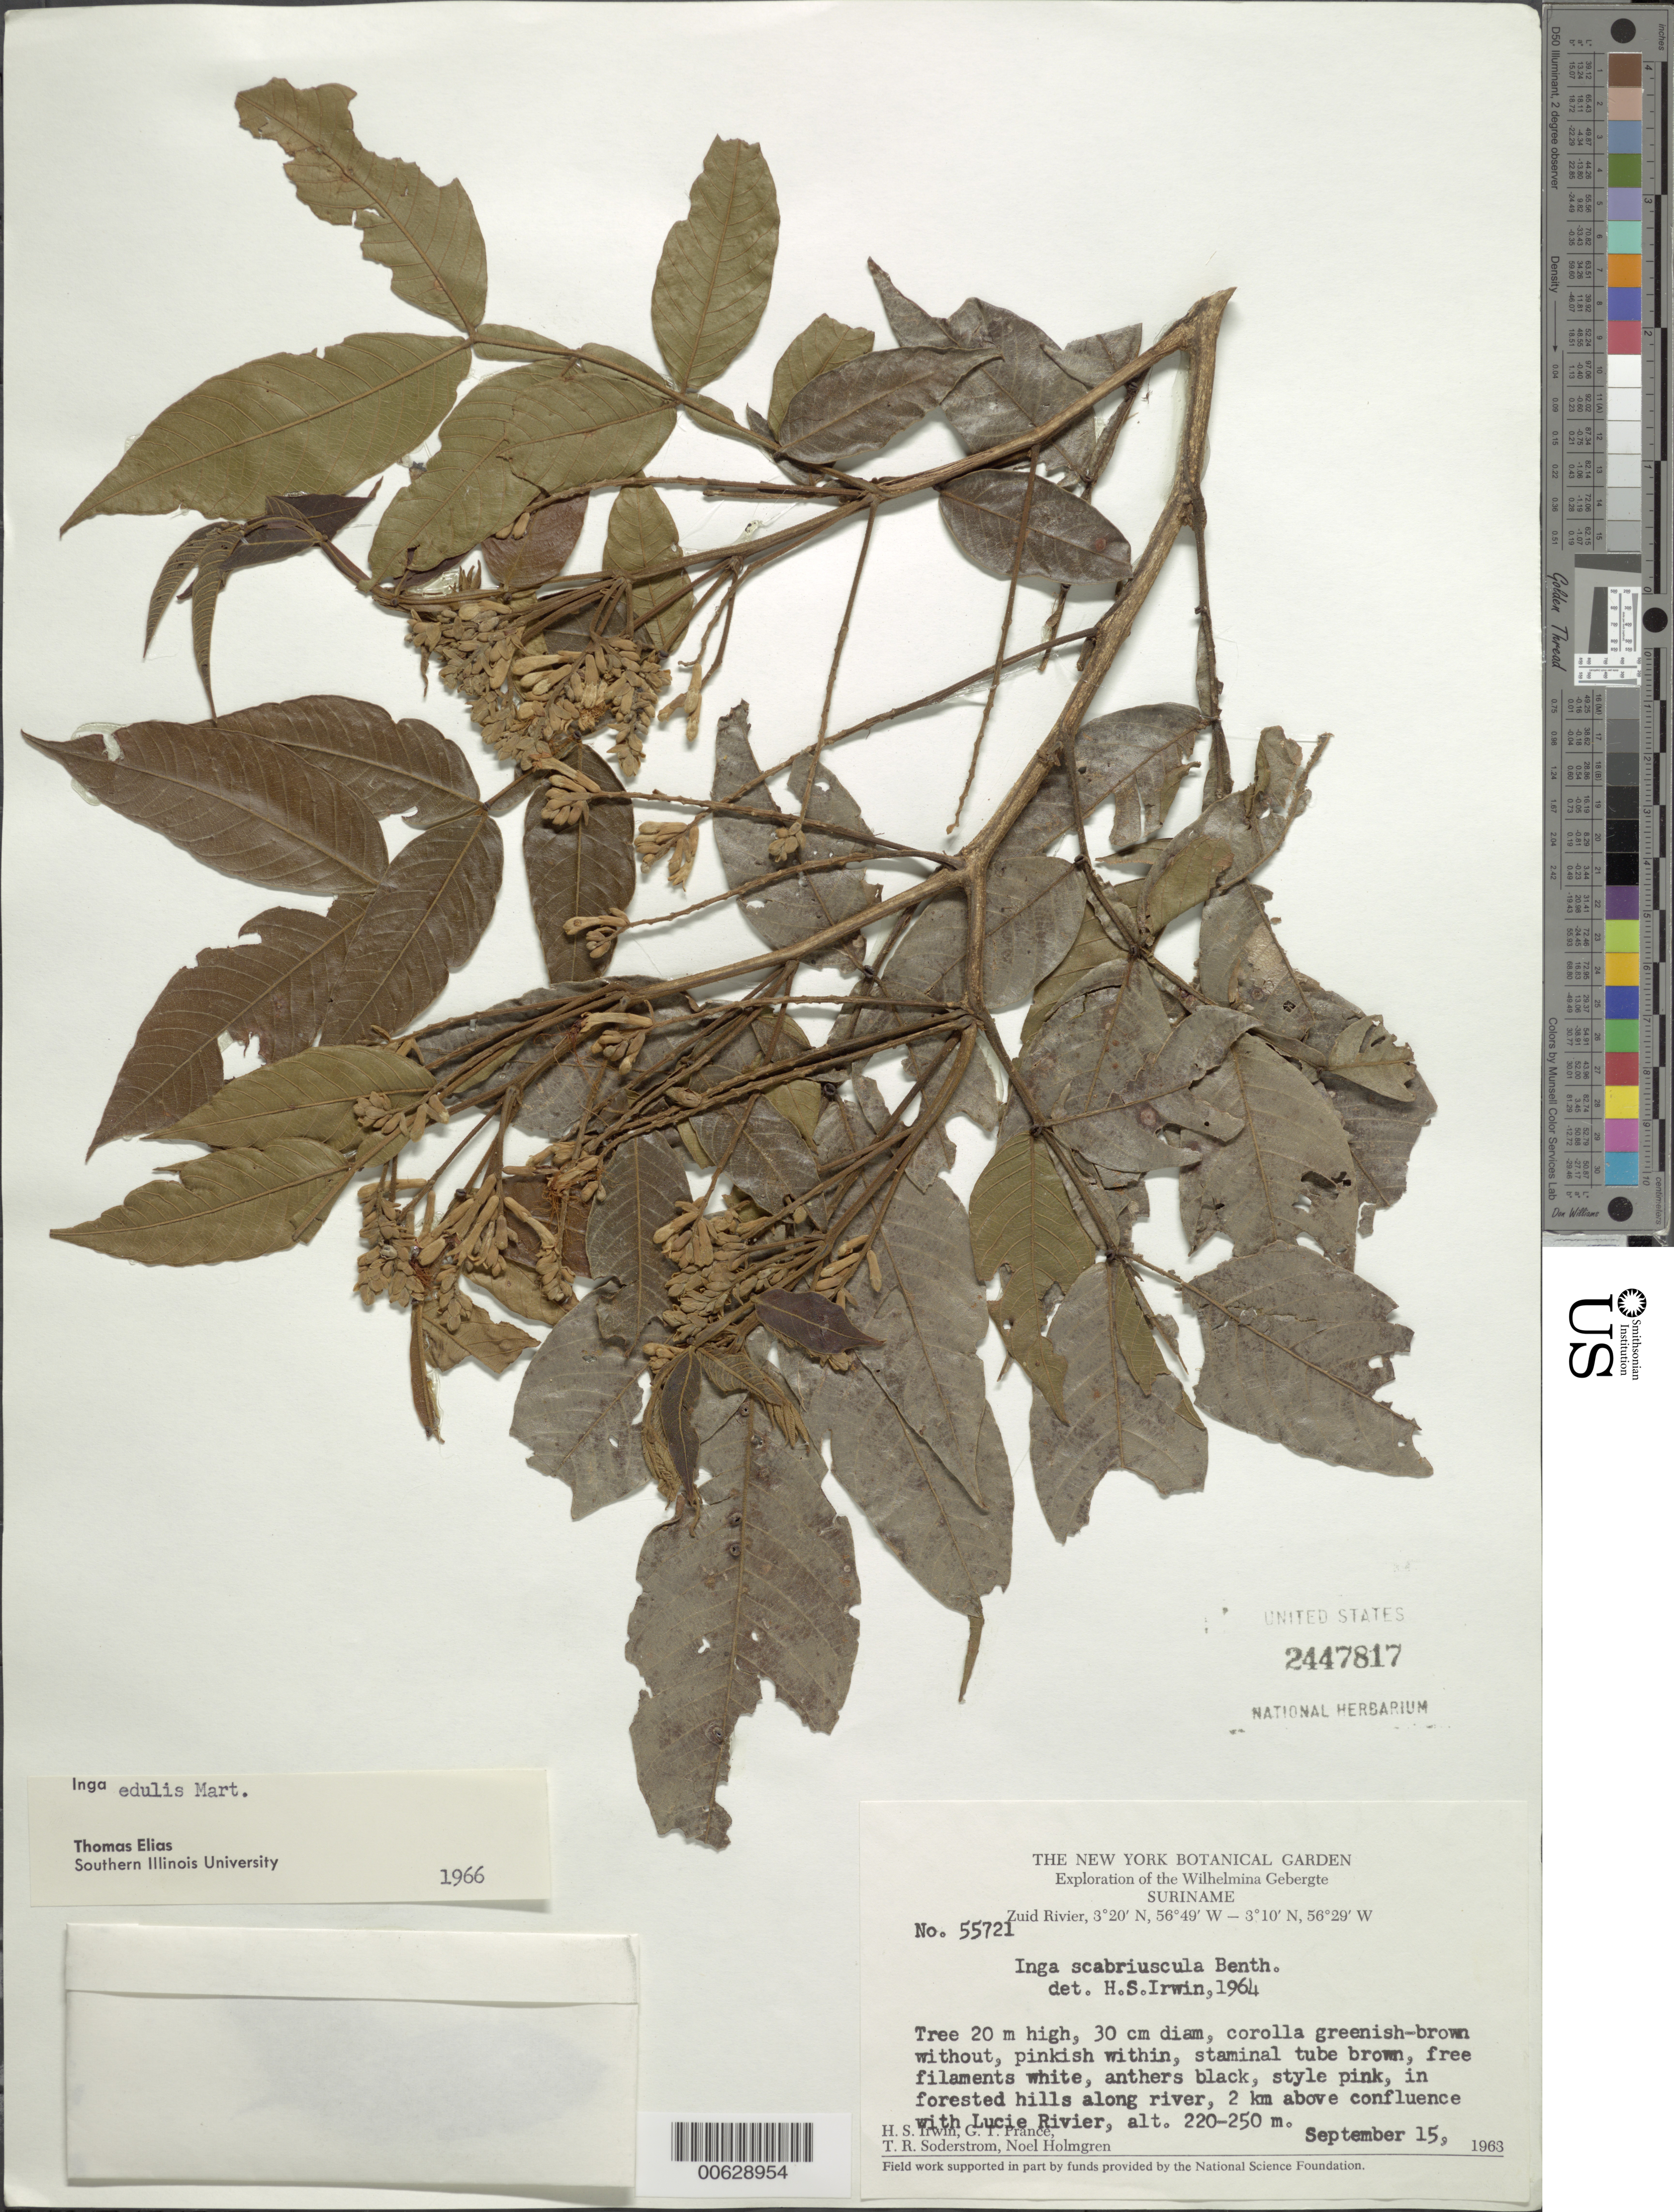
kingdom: Plantae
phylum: Tracheophyta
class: Magnoliopsida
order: Fabales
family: Fabaceae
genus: Inga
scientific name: Inga edulis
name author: Mart.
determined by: Elias, Thomas S.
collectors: H. Irwin, G. T. Prance, T. R. Soderstrom & N. H. Holmgren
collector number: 55721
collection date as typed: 15-Sep-63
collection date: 1963-09-15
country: Suriname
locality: Zuid River, 2 km above confluence with Lucie R., Wilhelmina Gebergte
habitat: Forested hills along river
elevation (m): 220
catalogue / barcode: US 2447817